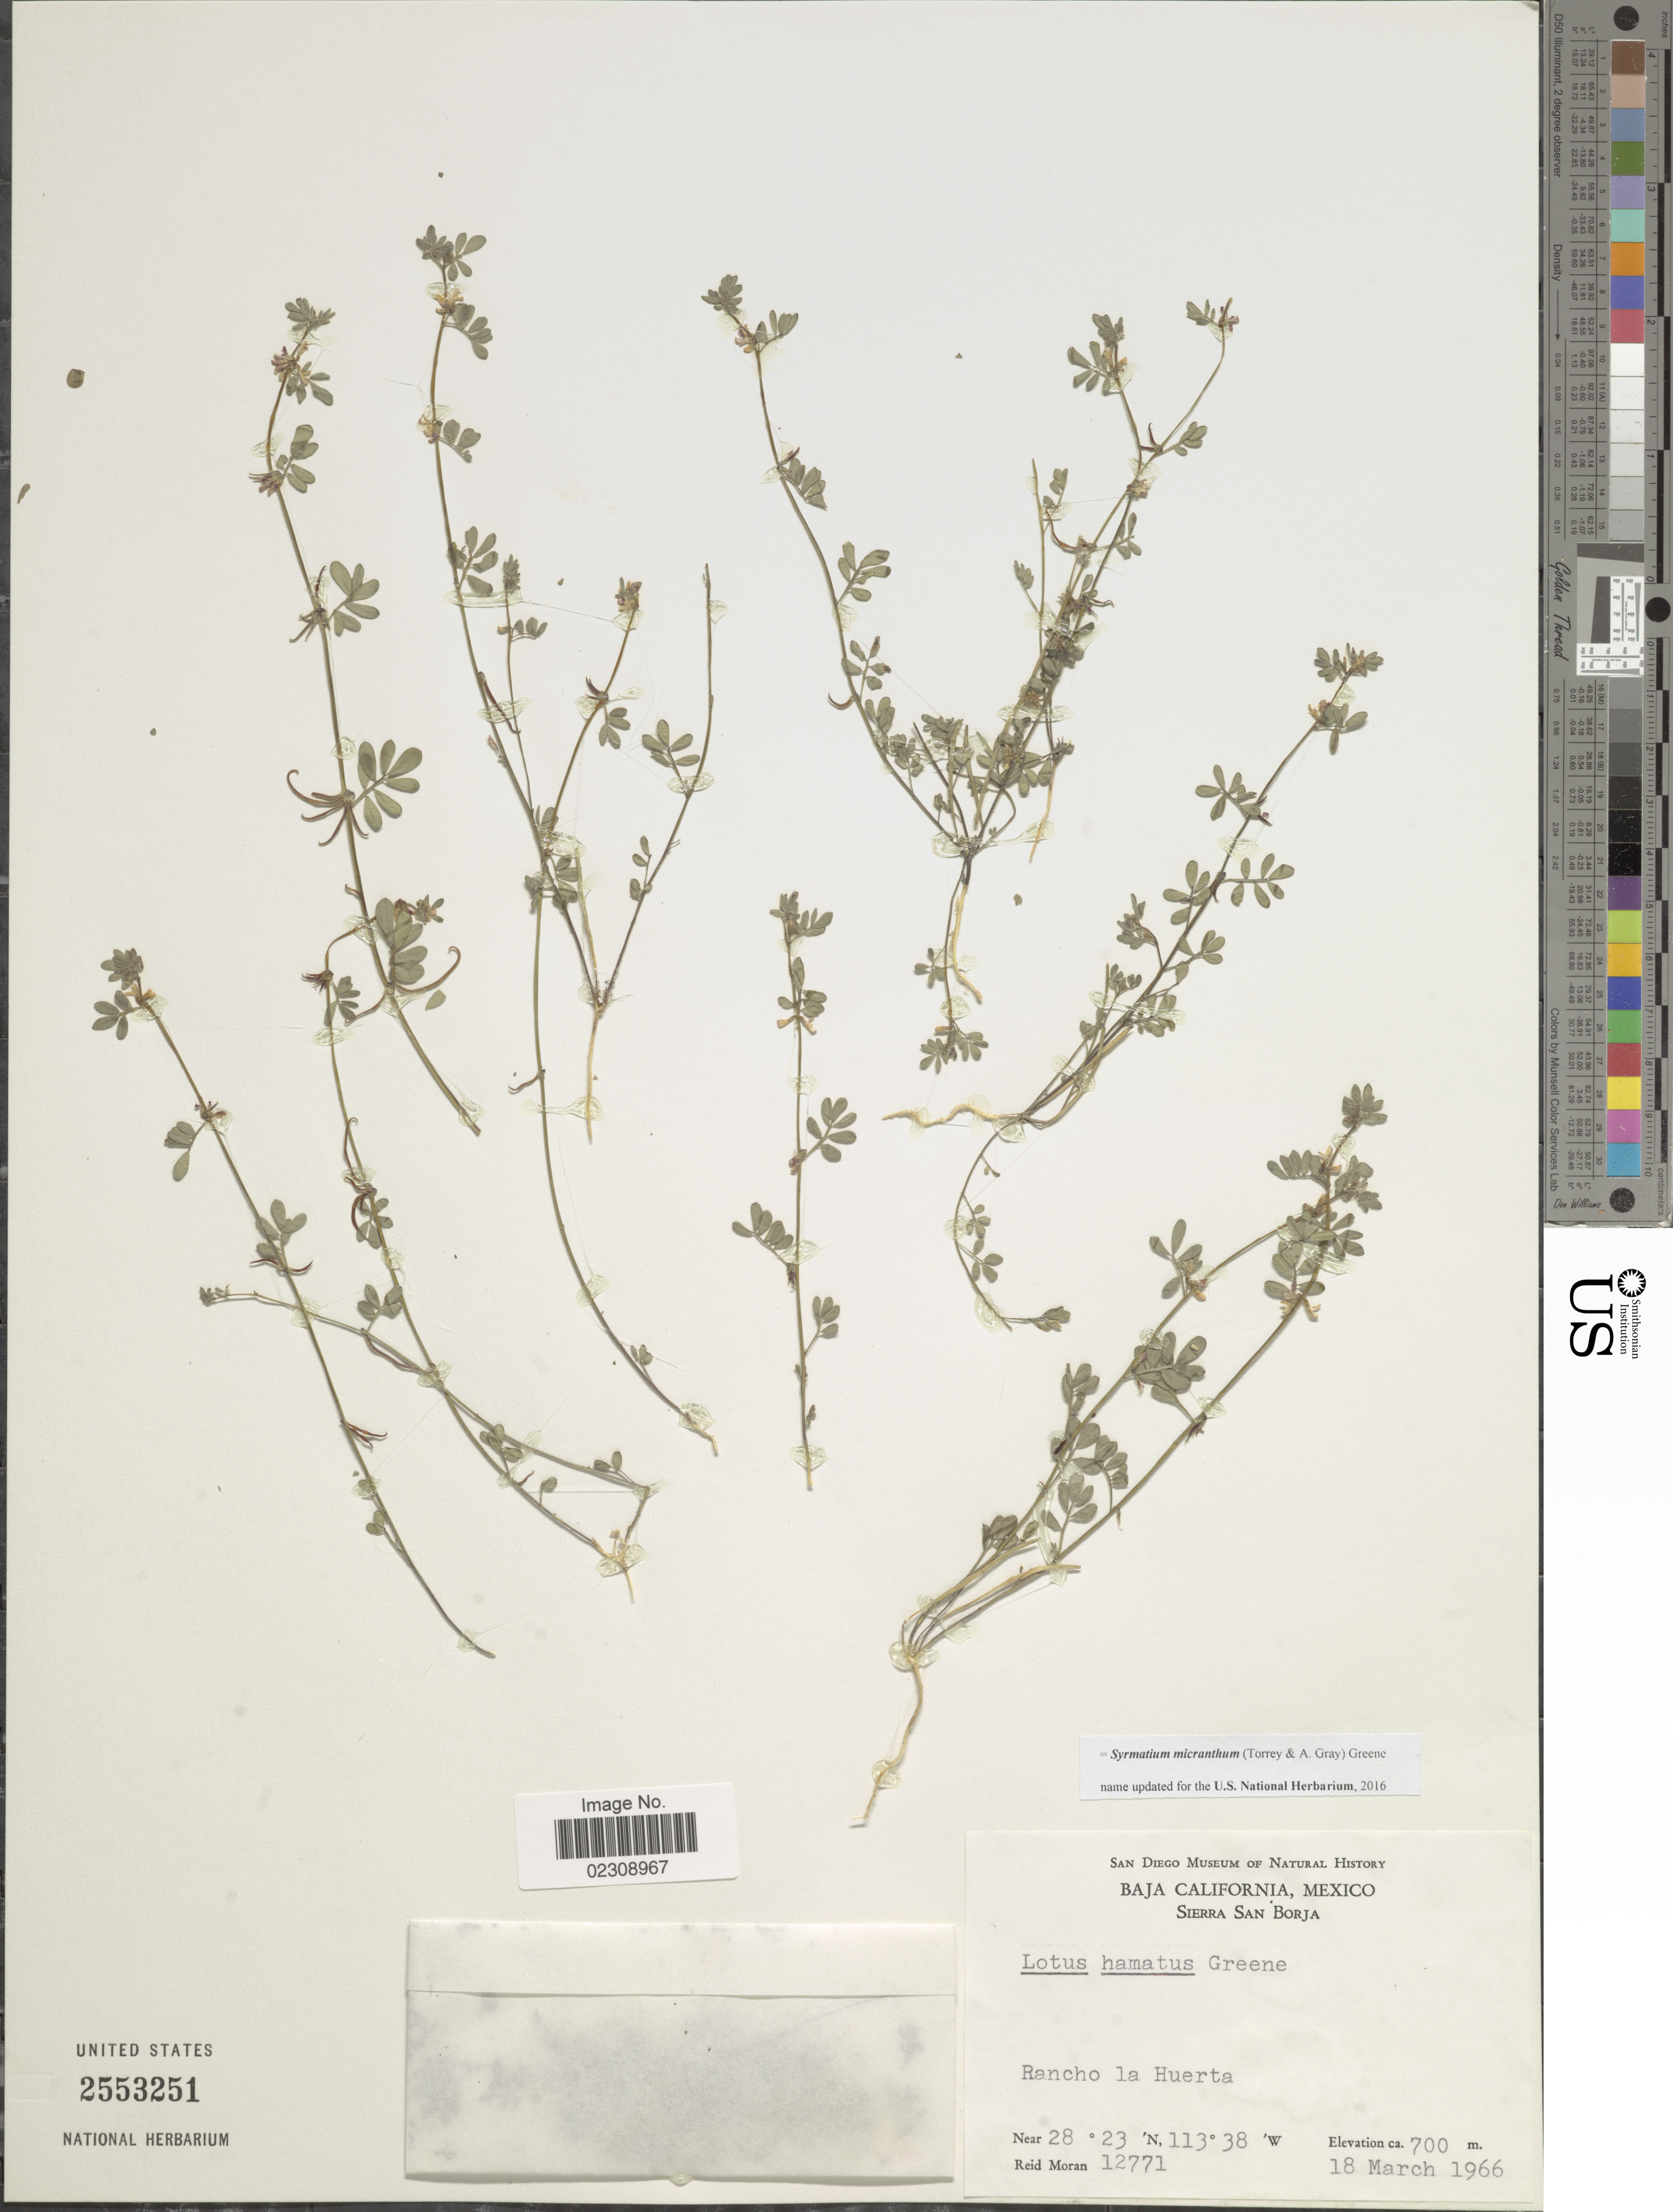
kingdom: Plantae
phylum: Tracheophyta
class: Magnoliopsida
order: Fabales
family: Fabaceae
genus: Syrmatium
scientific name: Syrmatium micranthum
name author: (Torr. & A. Gray) Greene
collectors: R. V. Moran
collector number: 12771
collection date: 1966-03-18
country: Mexico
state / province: Baja California Norte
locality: Sierra San Borja. Rancho la Huerta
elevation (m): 700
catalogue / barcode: US 2553251